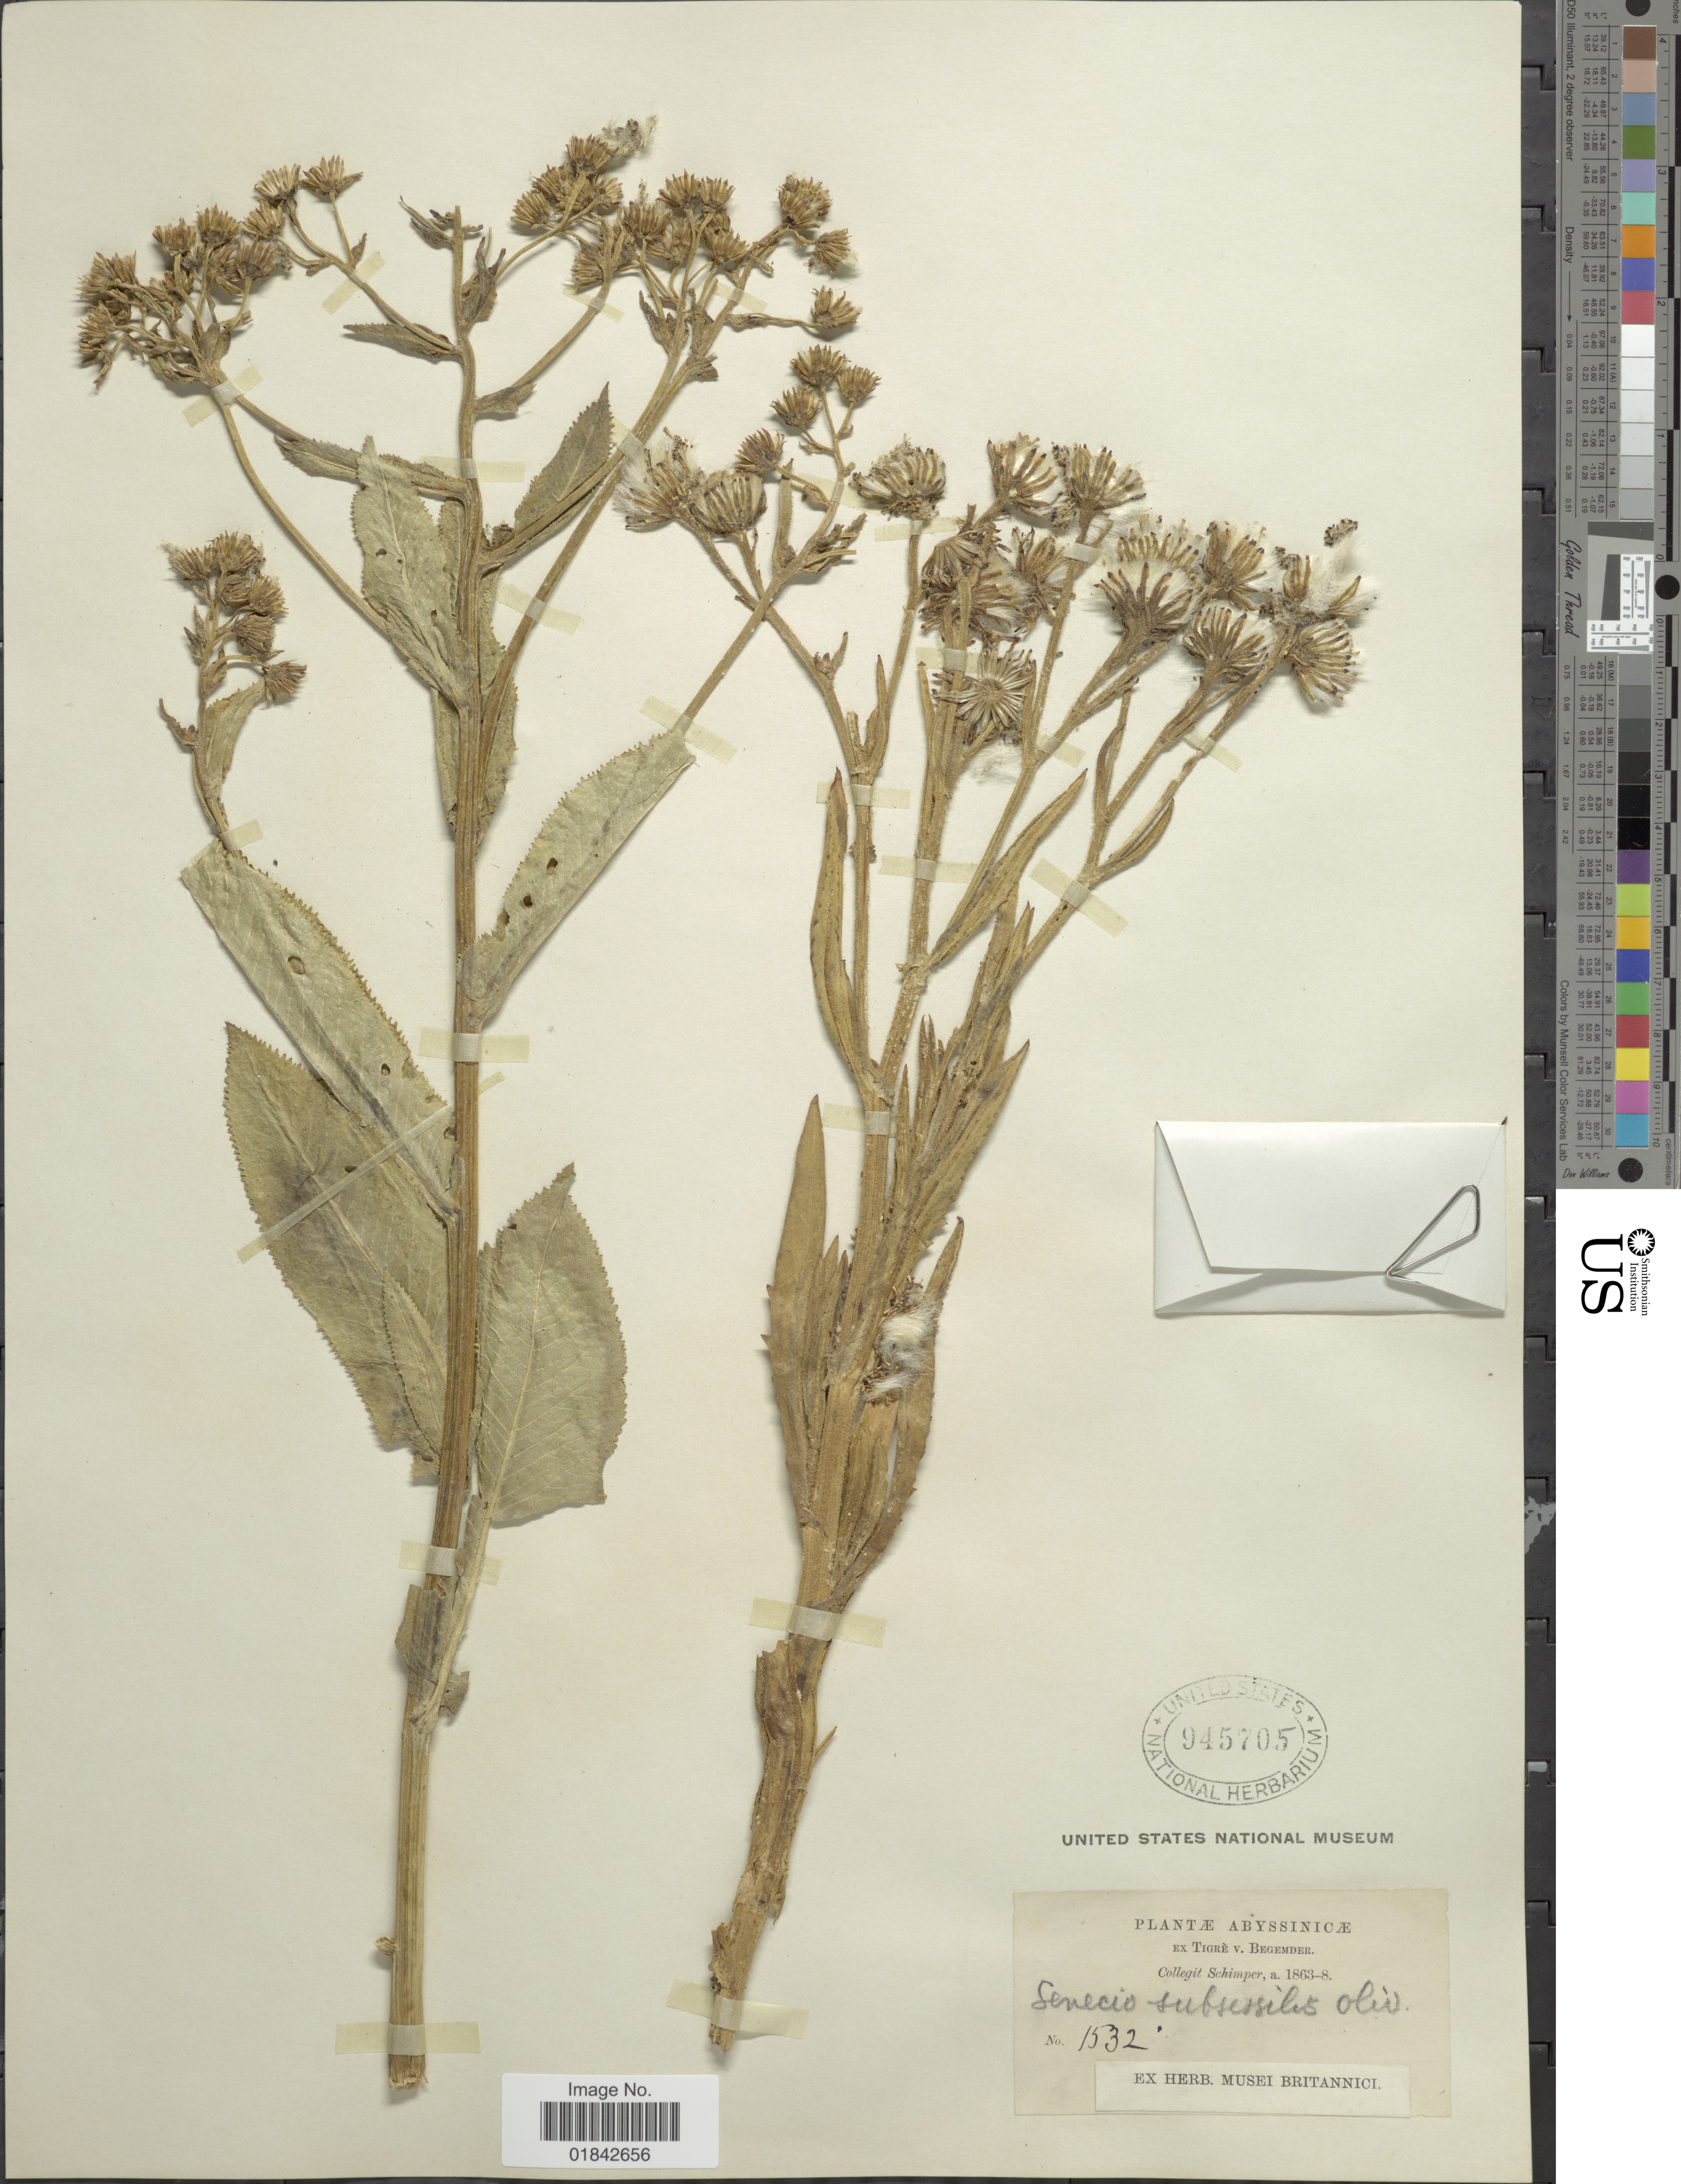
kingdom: Plantae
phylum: Tracheophyta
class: Magnoliopsida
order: Asterales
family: Asteraceae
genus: Senecio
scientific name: Senecio subsessilis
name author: Oliv. & Hiern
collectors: -. Schimper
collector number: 1532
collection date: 1863/1868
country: Eritrea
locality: Abyssinicae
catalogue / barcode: US 945705